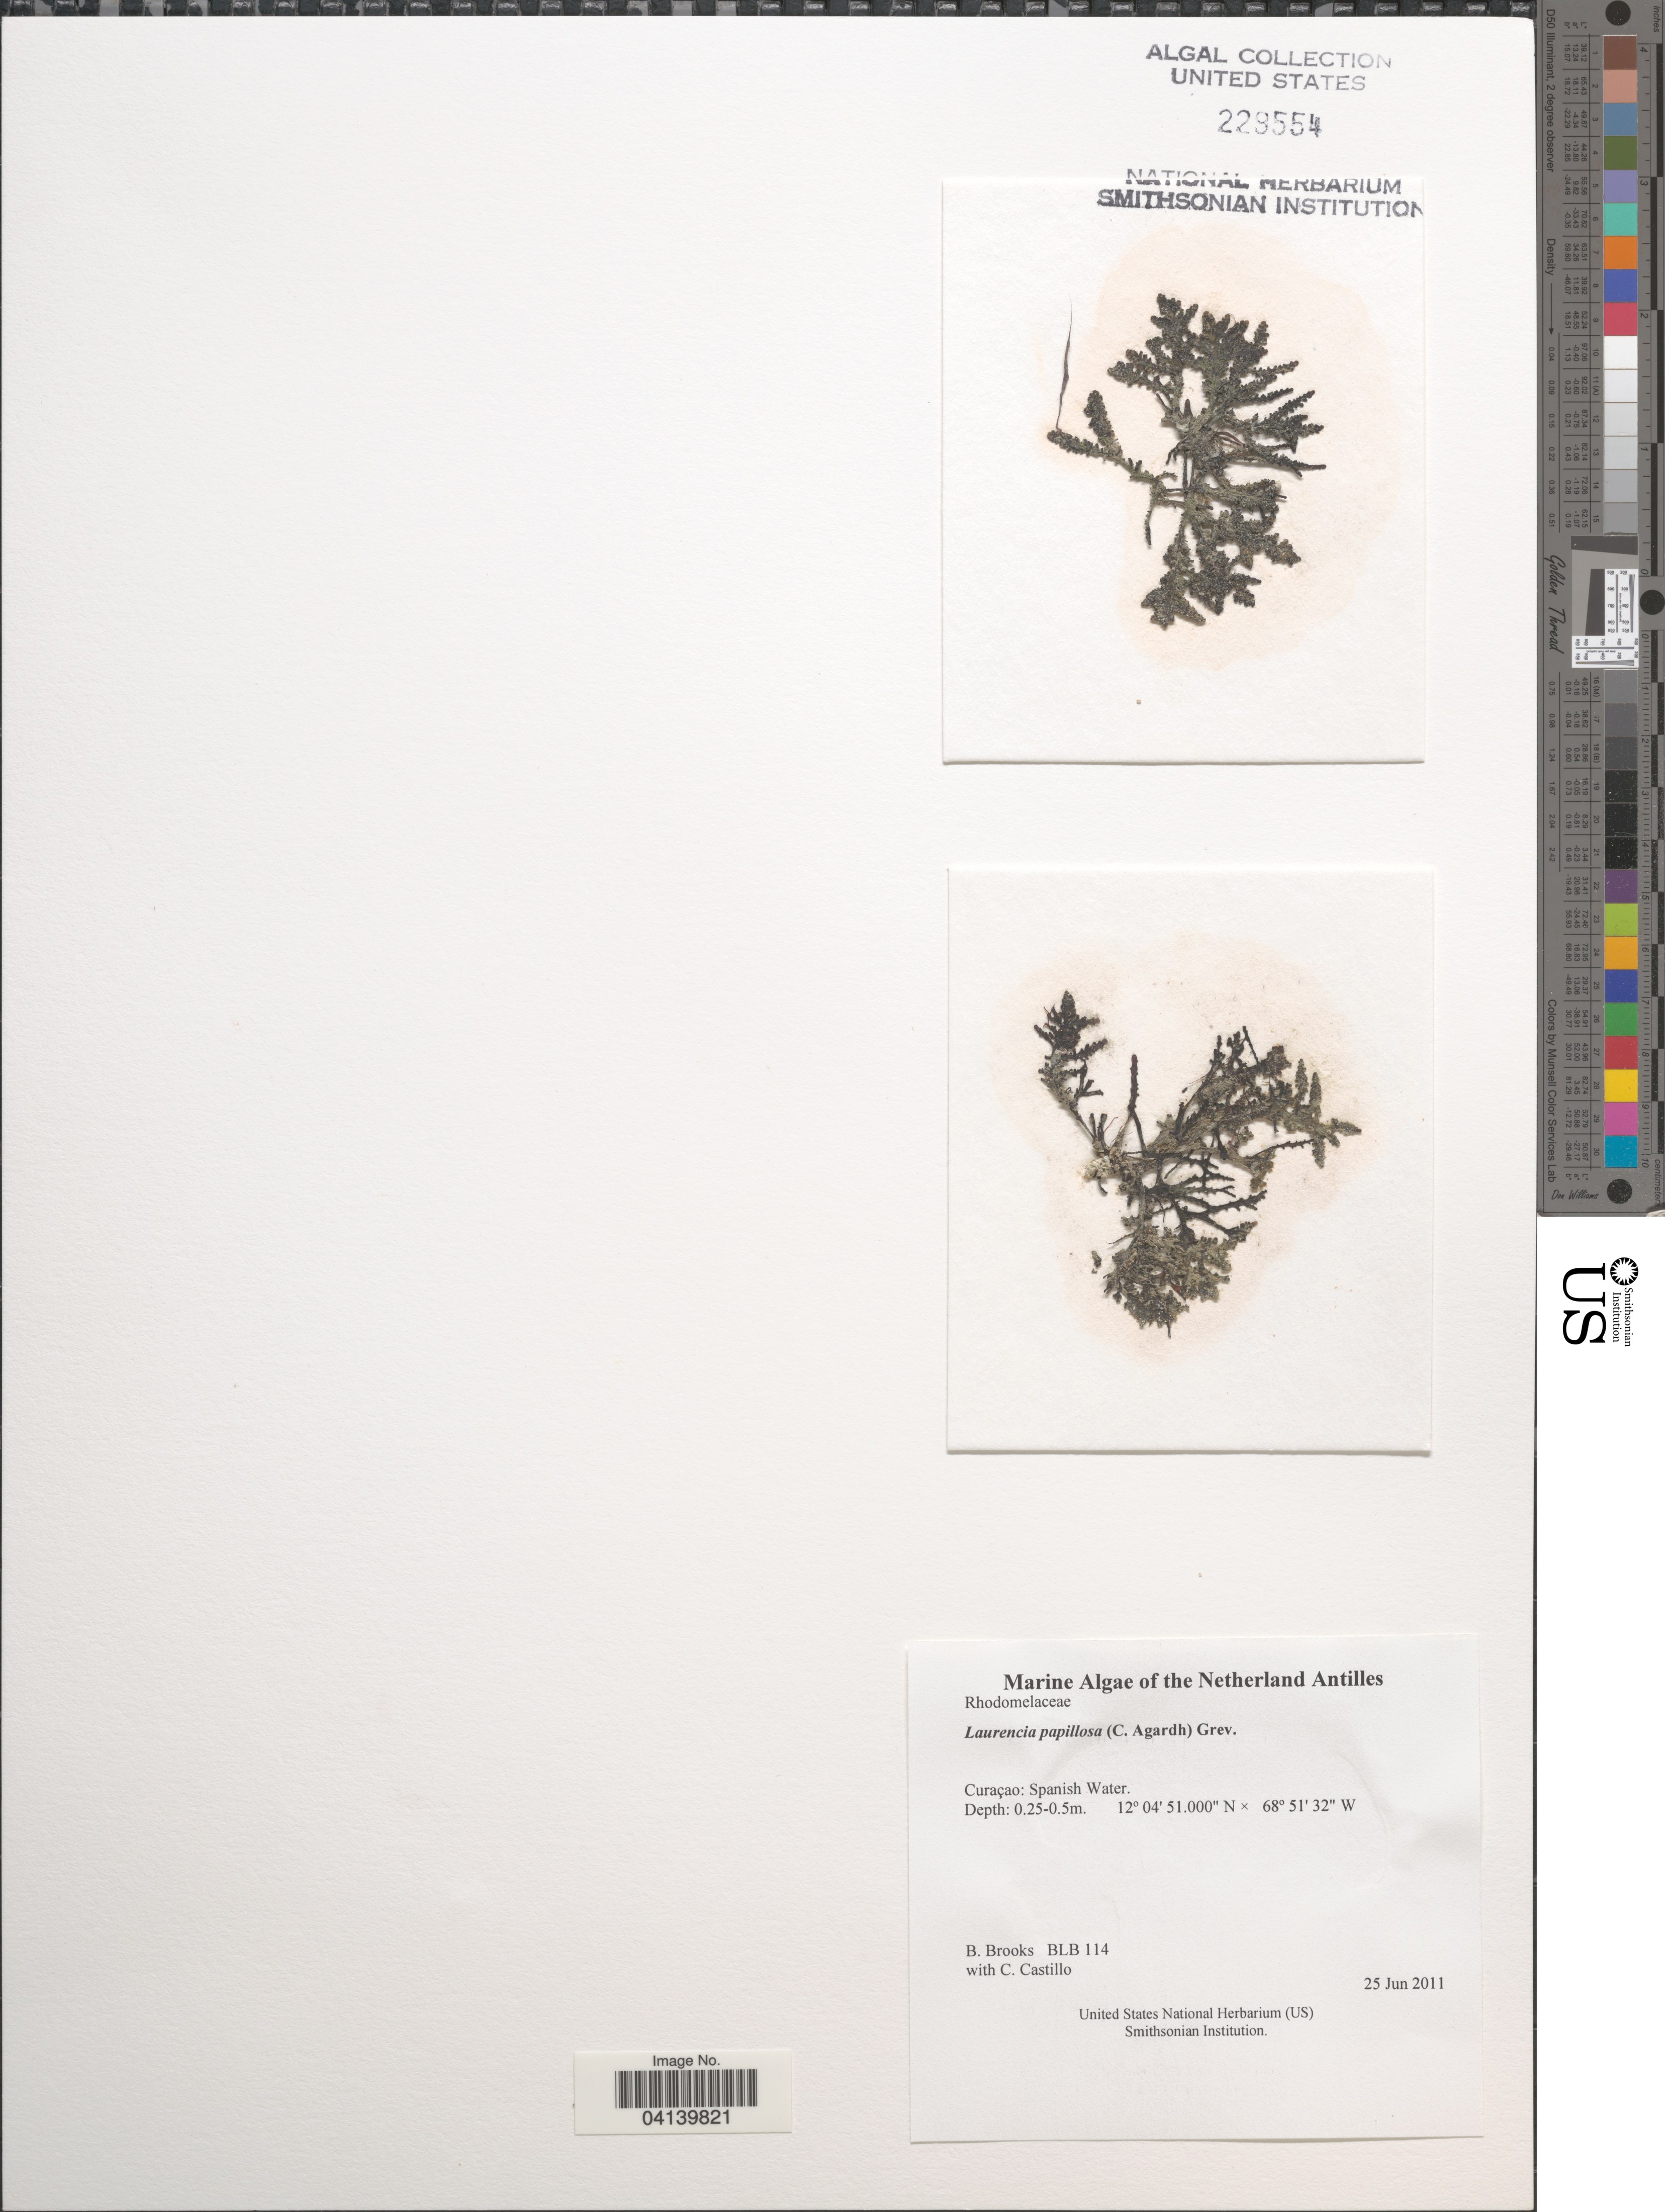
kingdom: Plantae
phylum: Rhodophyta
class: Florideophyceae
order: Ceramiales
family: Rhodomelaceae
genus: Palisada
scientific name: Palisada perforata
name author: (Bory) K.W. Nam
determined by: Algae name updating Project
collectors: B. Brooks & C. Castillo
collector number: BLB 114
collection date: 2011-06-25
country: Curaçao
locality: The Netherland Antilles. Spanish Water.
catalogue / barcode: US 229554